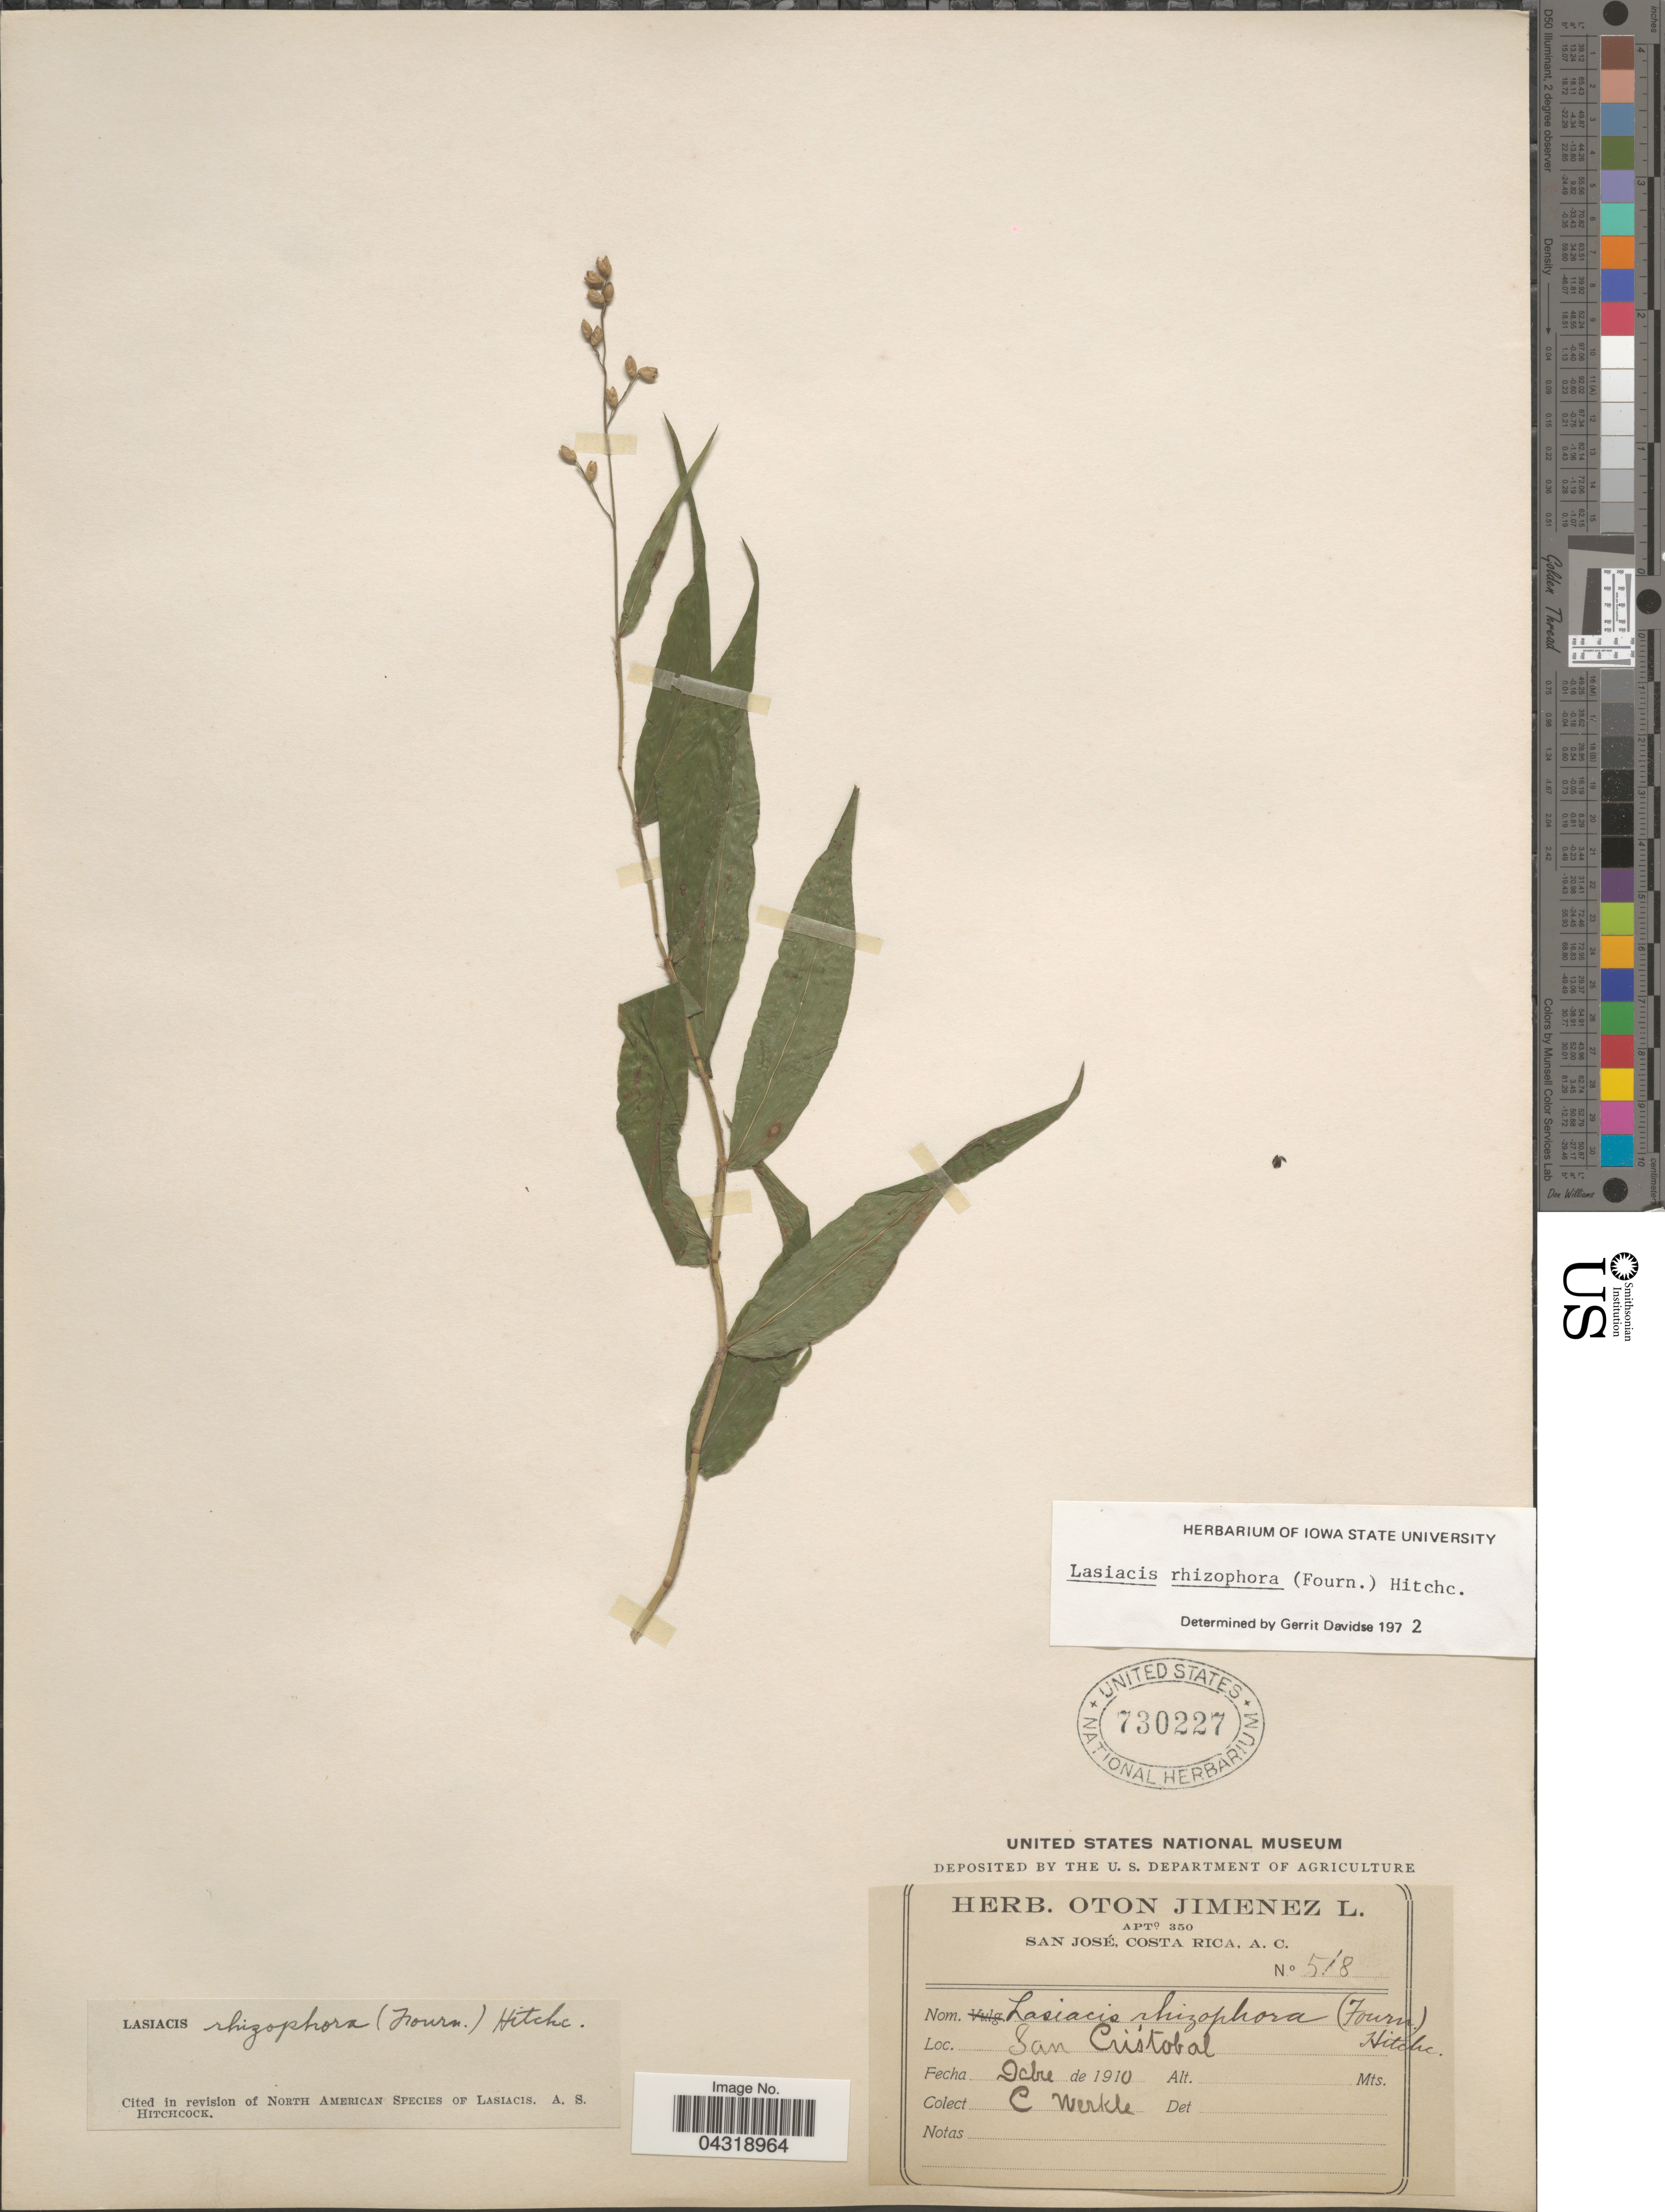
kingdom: Plantae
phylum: Tracheophyta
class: Liliopsida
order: Poales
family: Poaceae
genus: Lasiacis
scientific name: Lasiacis rhizophora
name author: (E. Fourn.) Hitchc.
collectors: C. Merkle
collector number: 518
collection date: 1910-10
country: Costa Rica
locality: San Cristobal.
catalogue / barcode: US 730227